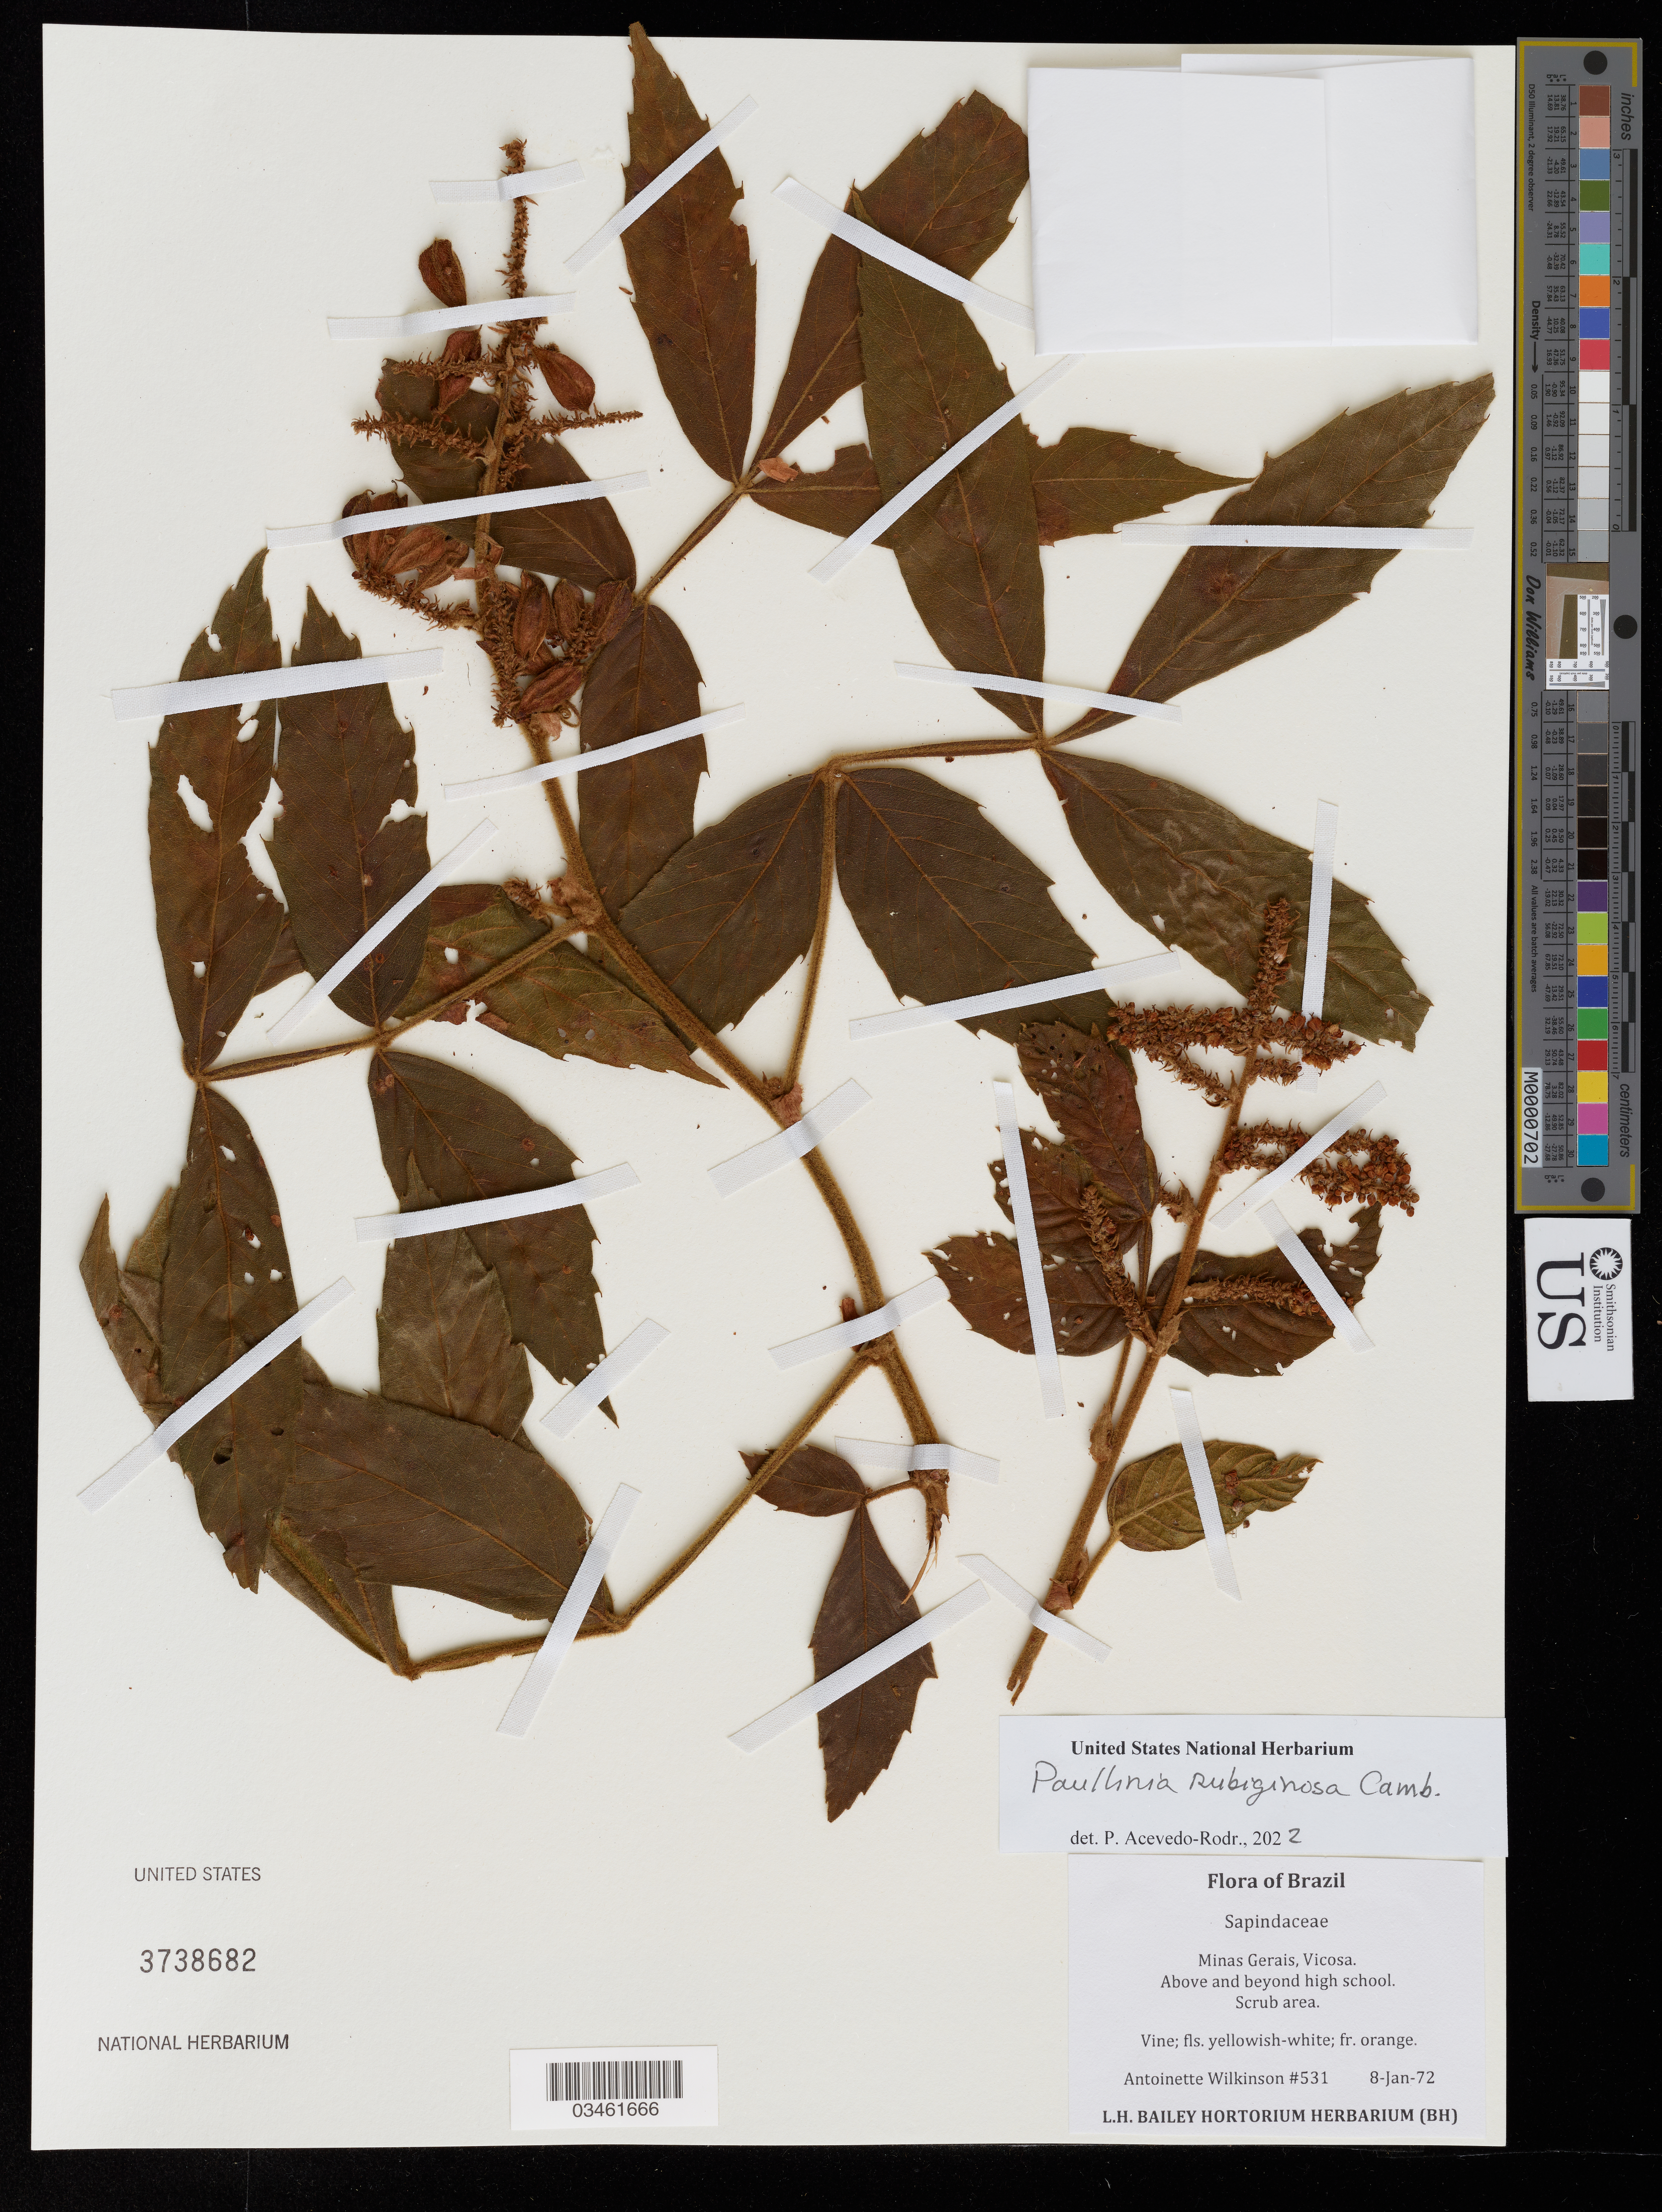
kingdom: Plantae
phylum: Tracheophyta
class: Magnoliopsida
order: Sapindales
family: Sapindaceae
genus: Paullinia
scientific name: Paullinia rubiginosa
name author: Cambess.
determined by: Acevedo-Rodriguez, P., (US), Smithsonian Institution - National Museum of Natural History (UNITED STATES)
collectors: A. Wilkinson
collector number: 531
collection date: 1972-01-08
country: Brazil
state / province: Minas Gerais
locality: Vicosa. Above and beyond high school.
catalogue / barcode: US 3738682